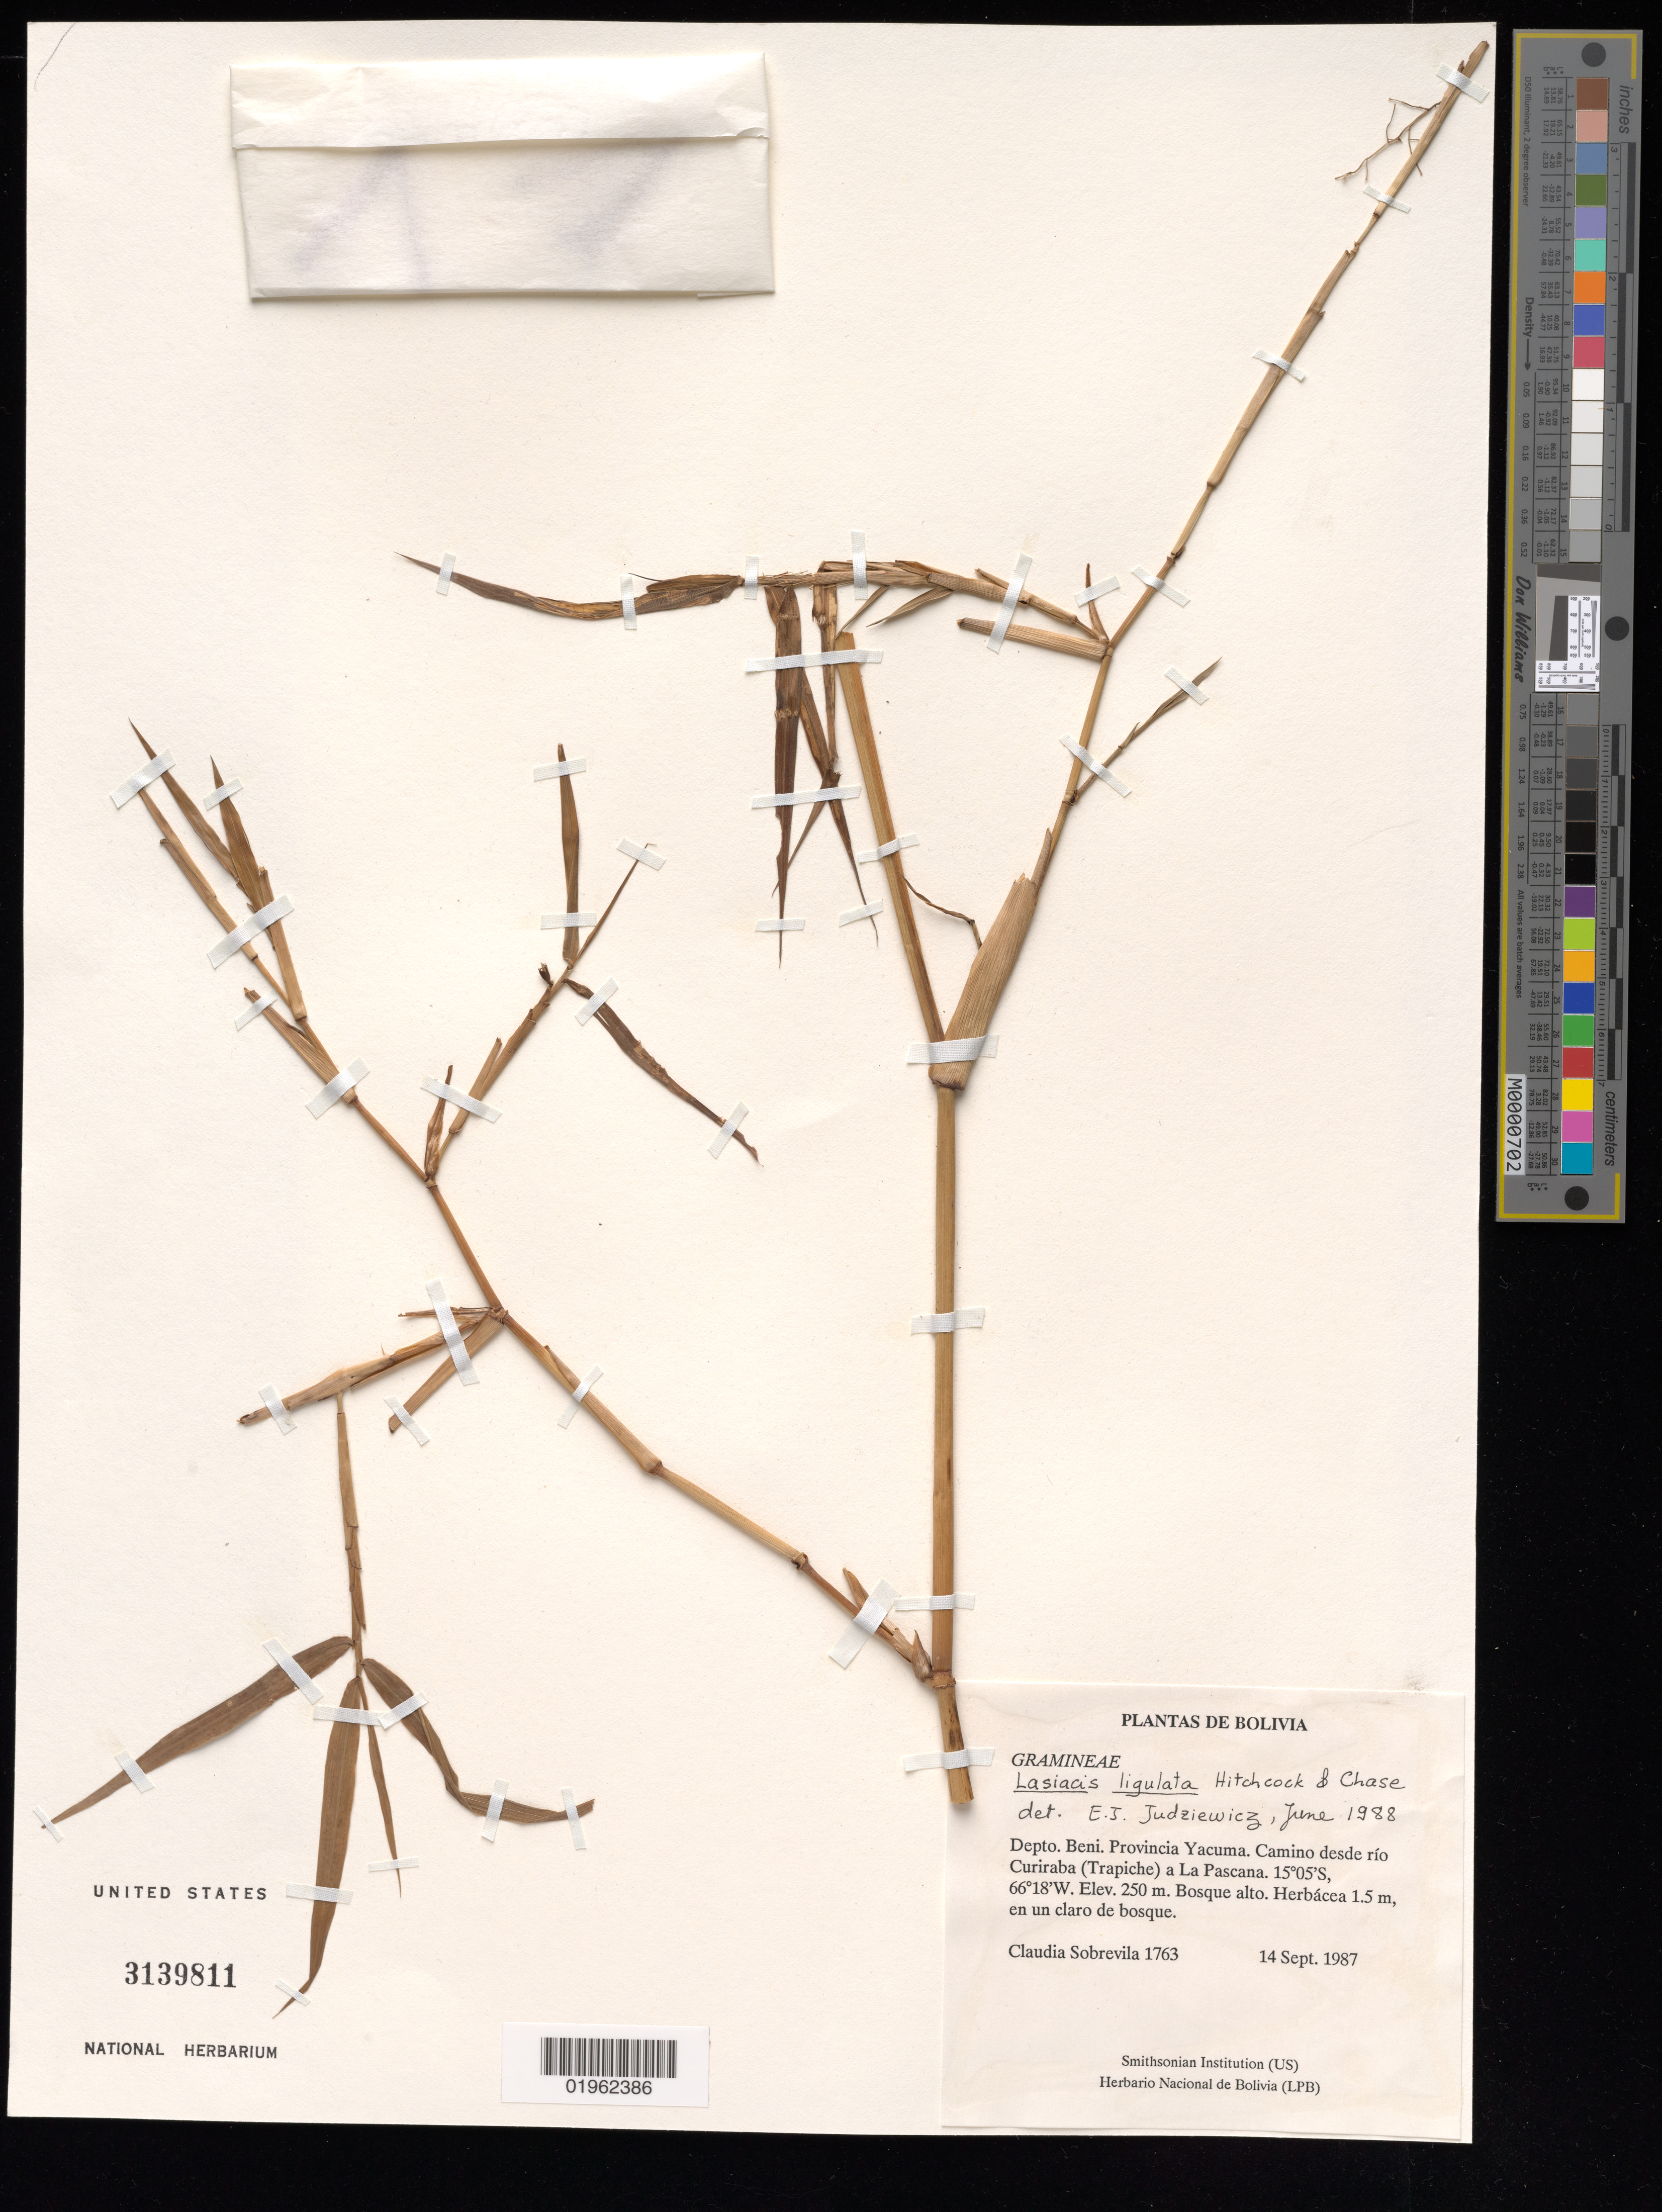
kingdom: Plantae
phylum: Tracheophyta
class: Liliopsida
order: Poales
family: Poaceae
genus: Lasiacis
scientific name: Lasiacis ligulata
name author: Hitchc. & Chase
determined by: Judziewicz, E. J.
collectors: C. Sobrevila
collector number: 1763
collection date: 1987-09-14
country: Bolivia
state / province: Beni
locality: Depto. Beni. Provincia Yacuma. Camino desde río Curiraba (Trapiche) a La Pascana.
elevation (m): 250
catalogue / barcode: US 3139811